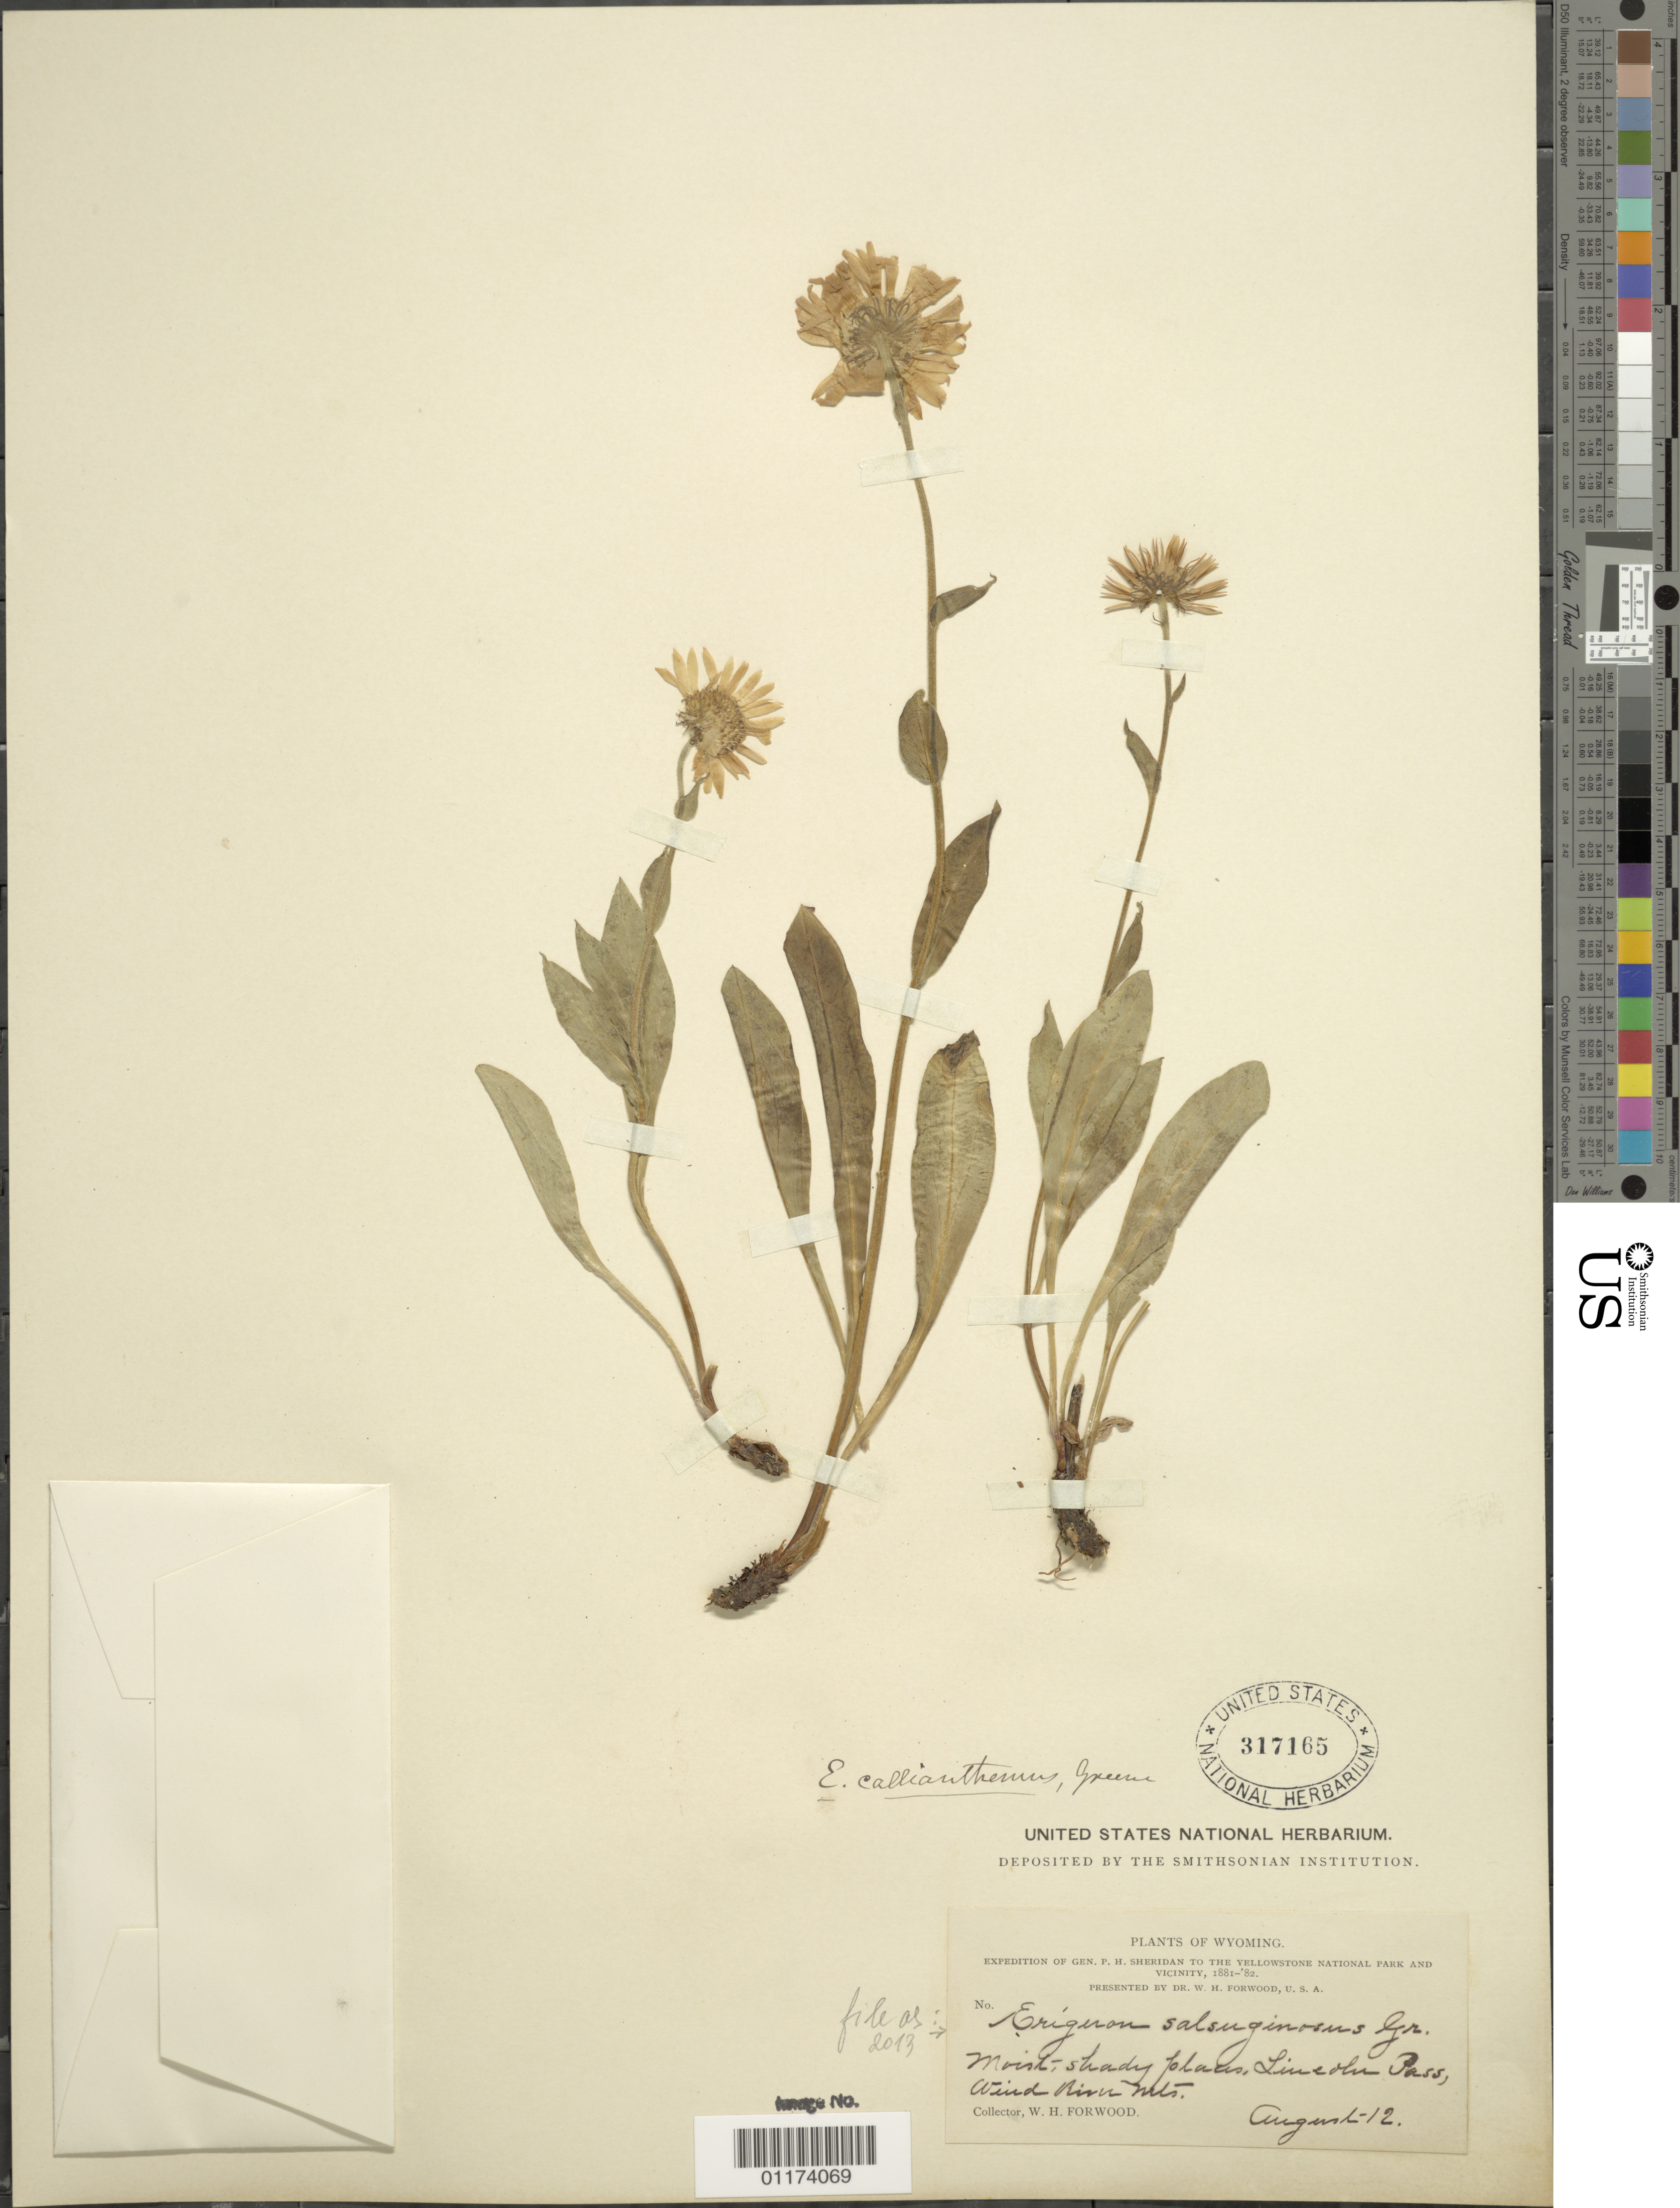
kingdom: Plantae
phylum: Tracheophyta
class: Magnoliopsida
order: Asterales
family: Asteraceae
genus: Erigeron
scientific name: Erigeron salsuginosus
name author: (Richardson ex R. Br.) A. Gray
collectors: W. Forwood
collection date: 1881-08-12 or 1882-08-12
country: United States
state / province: Wyoming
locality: Lincoln Pass, Wind River Mts.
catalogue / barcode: US 317165